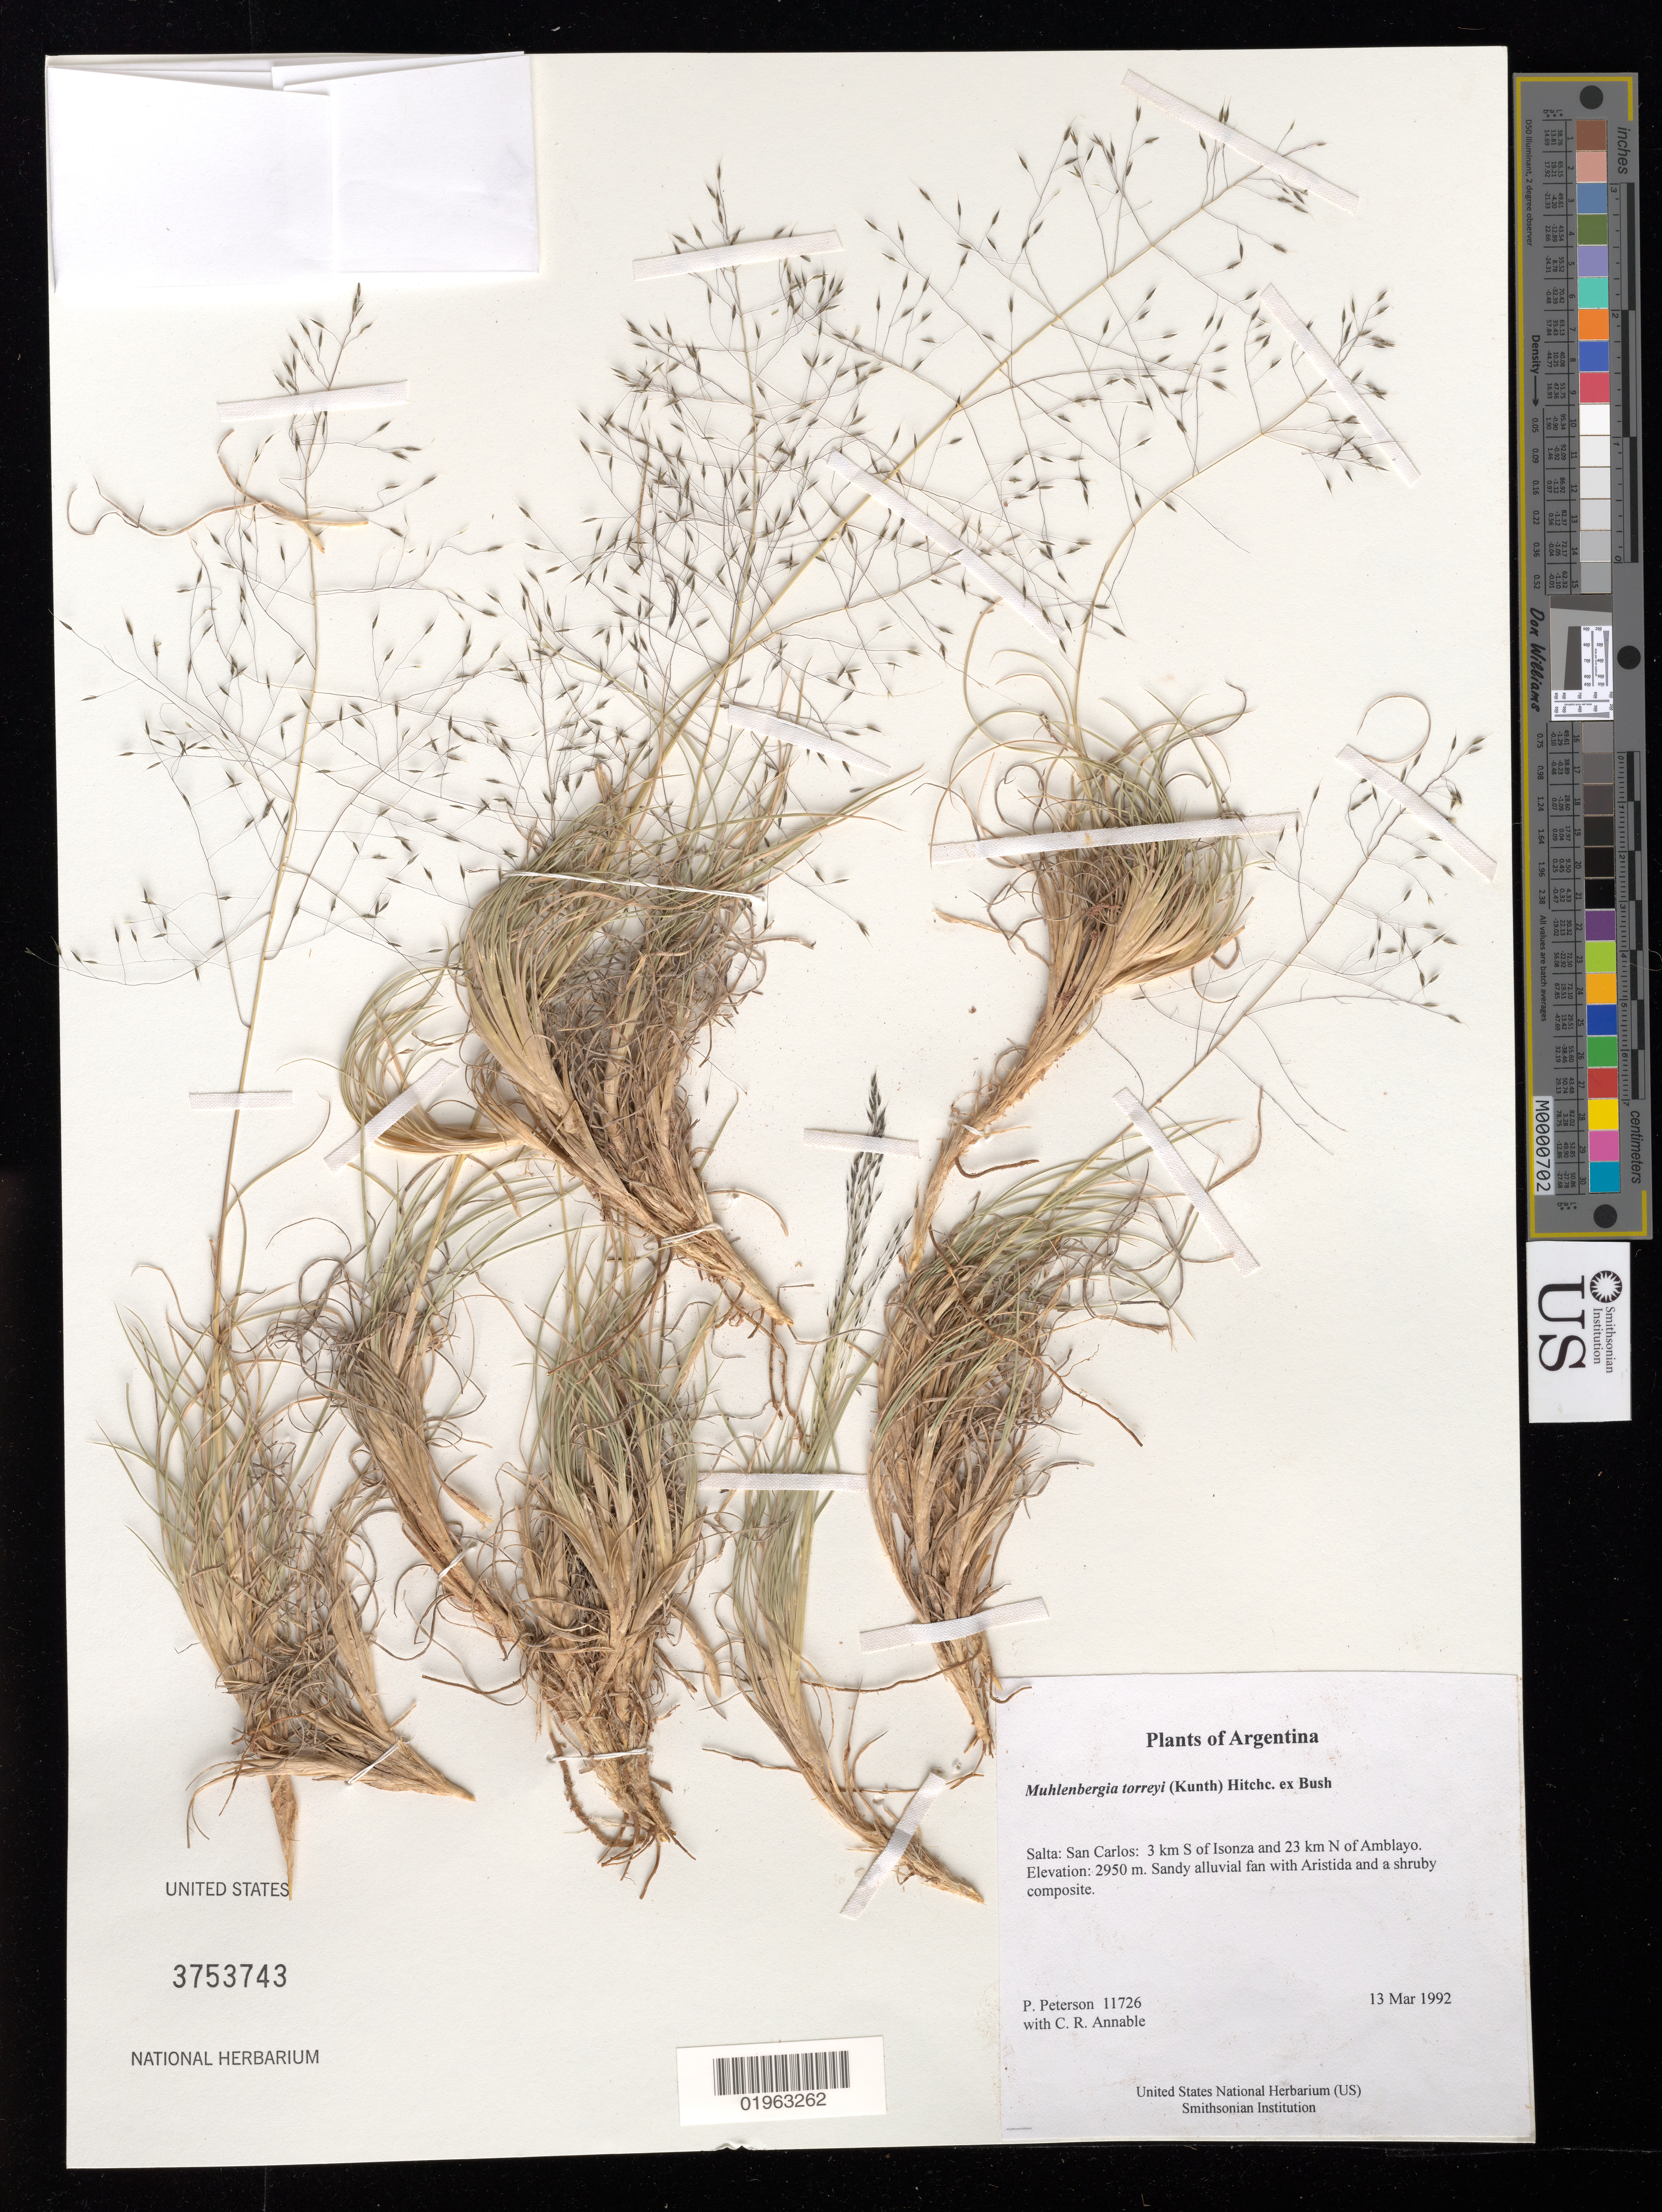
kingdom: Plantae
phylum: Tracheophyta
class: Liliopsida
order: Poales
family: Poaceae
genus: Muhlenbergia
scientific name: Muhlenbergia torreyi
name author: (Kunth) Hitchc. ex Bush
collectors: P. M. Peterson & C. R. Annable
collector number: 11726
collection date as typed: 13 Mar 1992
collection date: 1992-03-13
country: Argentina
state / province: Salta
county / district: San Carlos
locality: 3 km S of Isonza and 23 km N of Amblayo.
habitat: Sandy alluvial fan with Aristida and a shruby composite.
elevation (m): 2950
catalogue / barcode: US 3753743